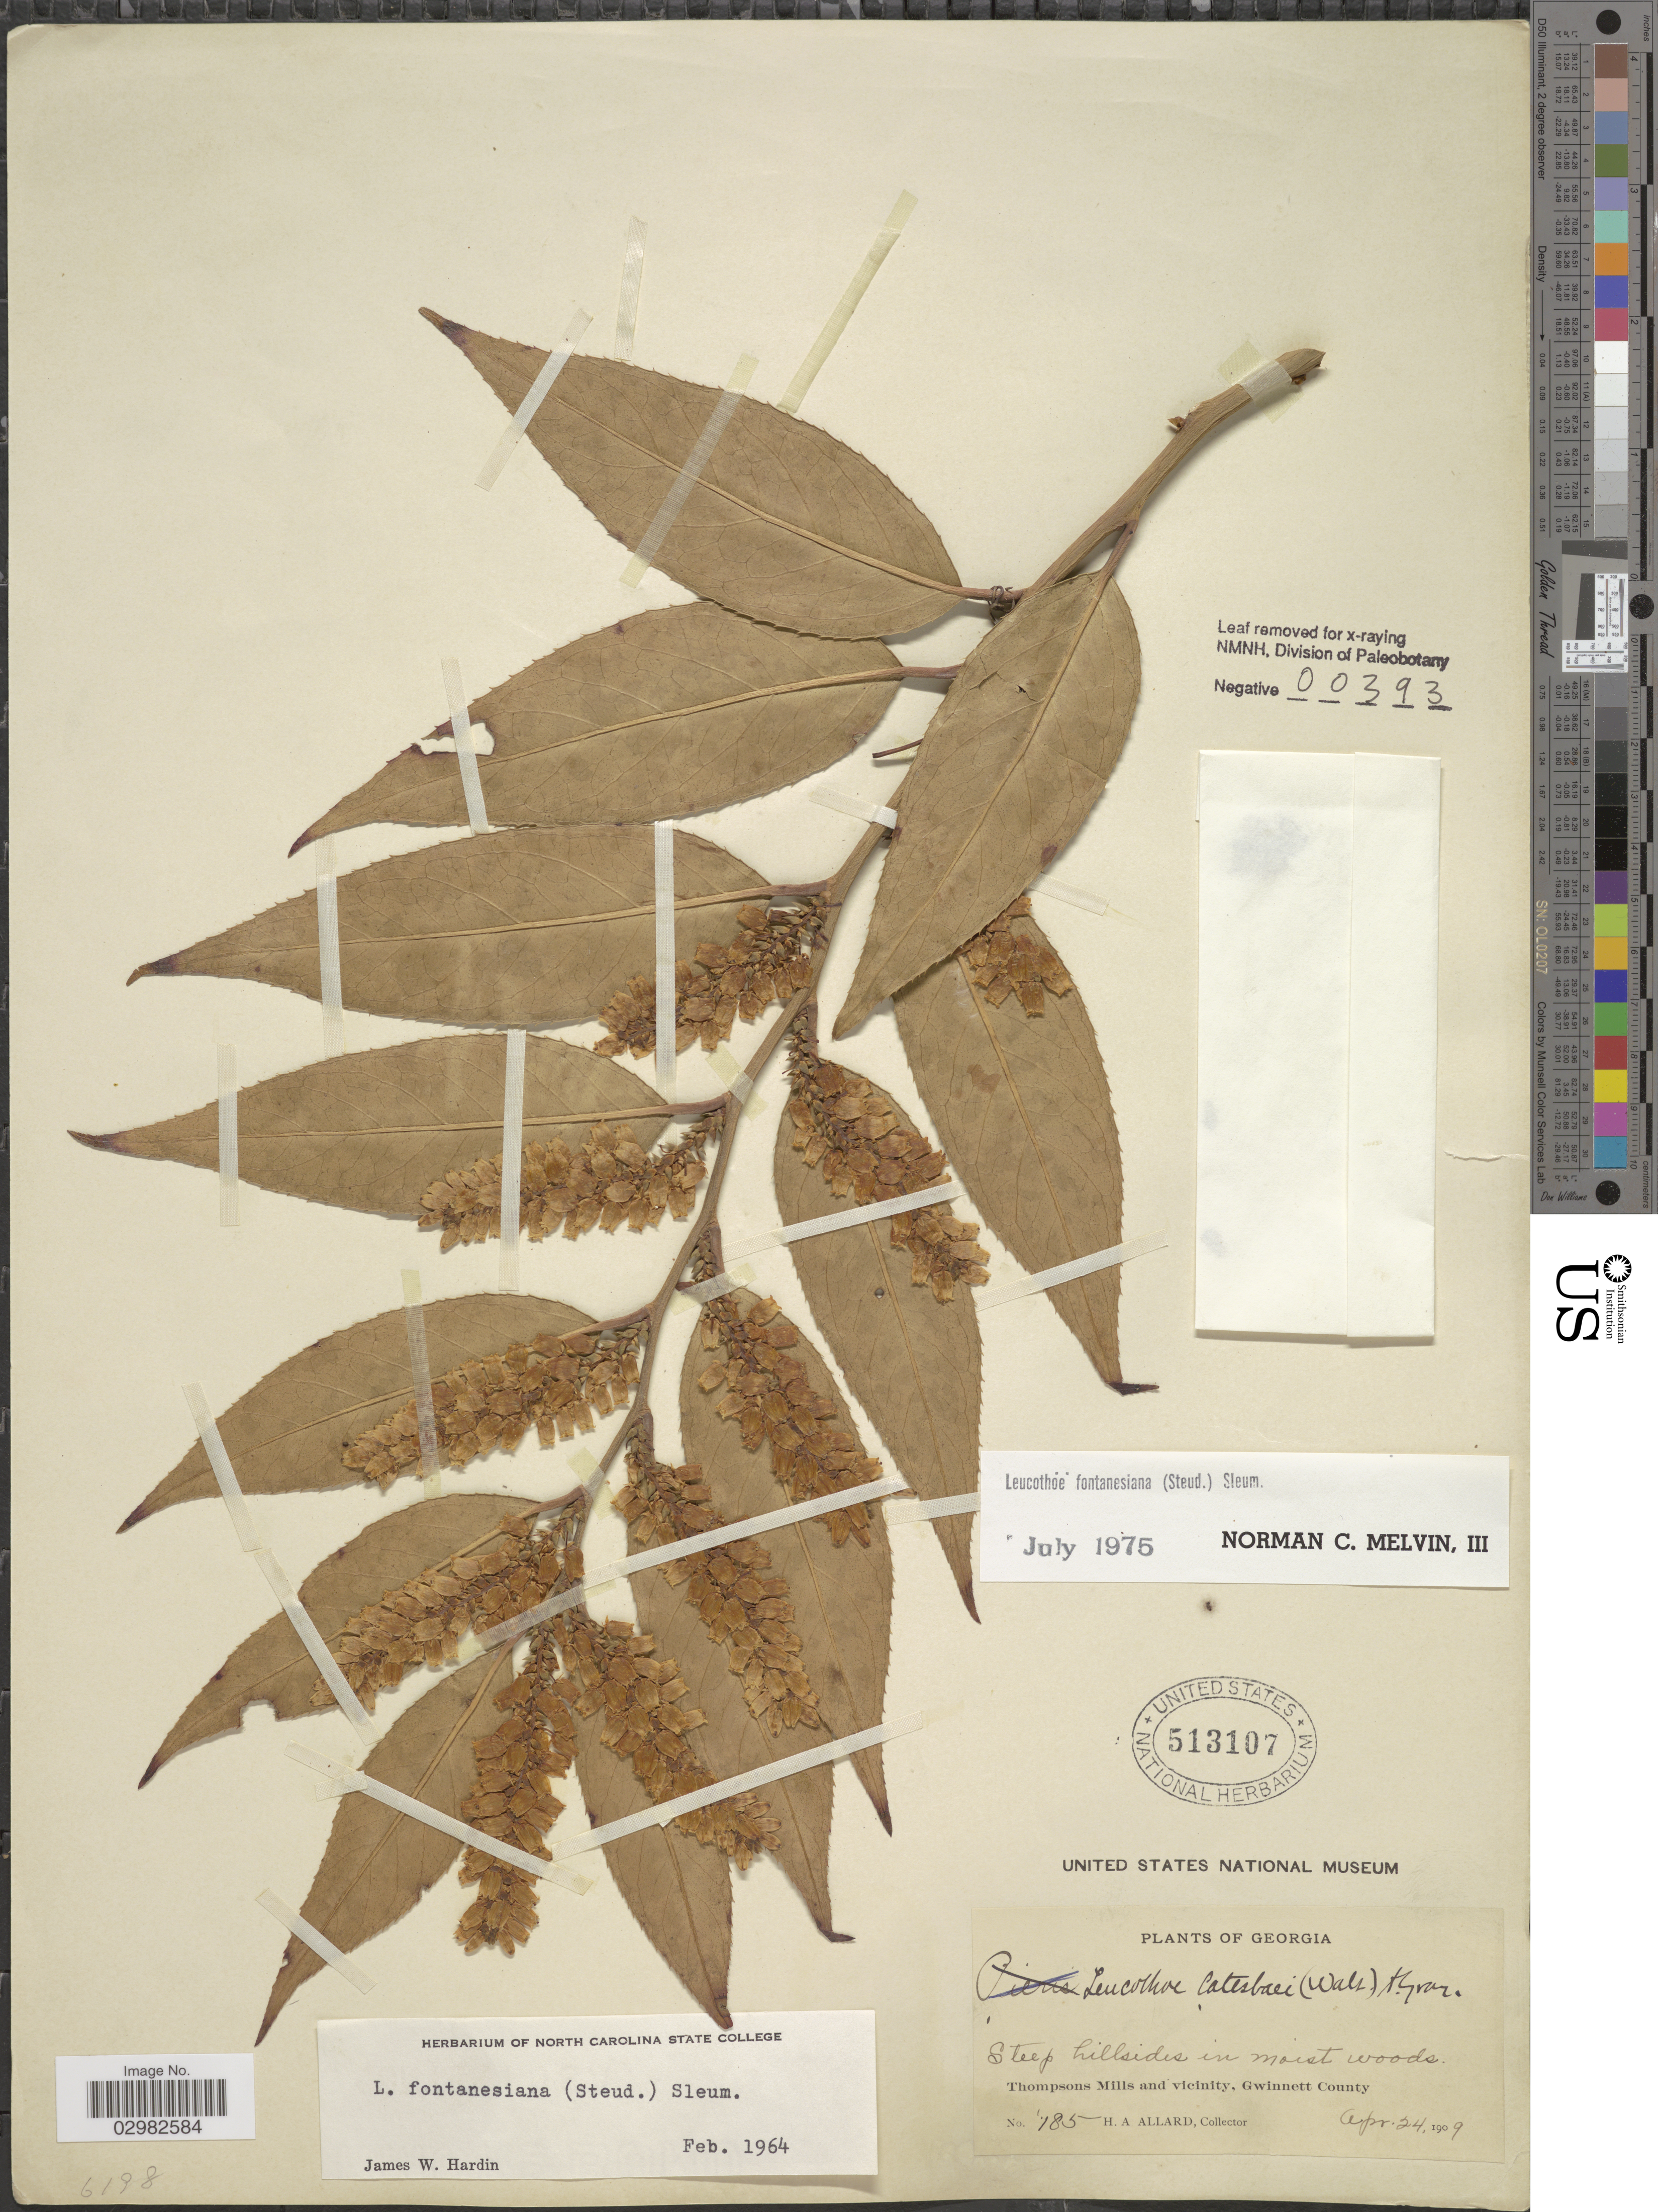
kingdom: Plantae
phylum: Tracheophyta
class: Magnoliopsida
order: Ericales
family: Ericaceae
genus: Leucothoe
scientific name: Leucothoë fontanesiana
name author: (Steud.) Sleumer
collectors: H. A. Allard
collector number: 785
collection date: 1909-04-24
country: United States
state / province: Georgia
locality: Thompsons Mills and vicinity, Gwinnett County.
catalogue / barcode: US 513107